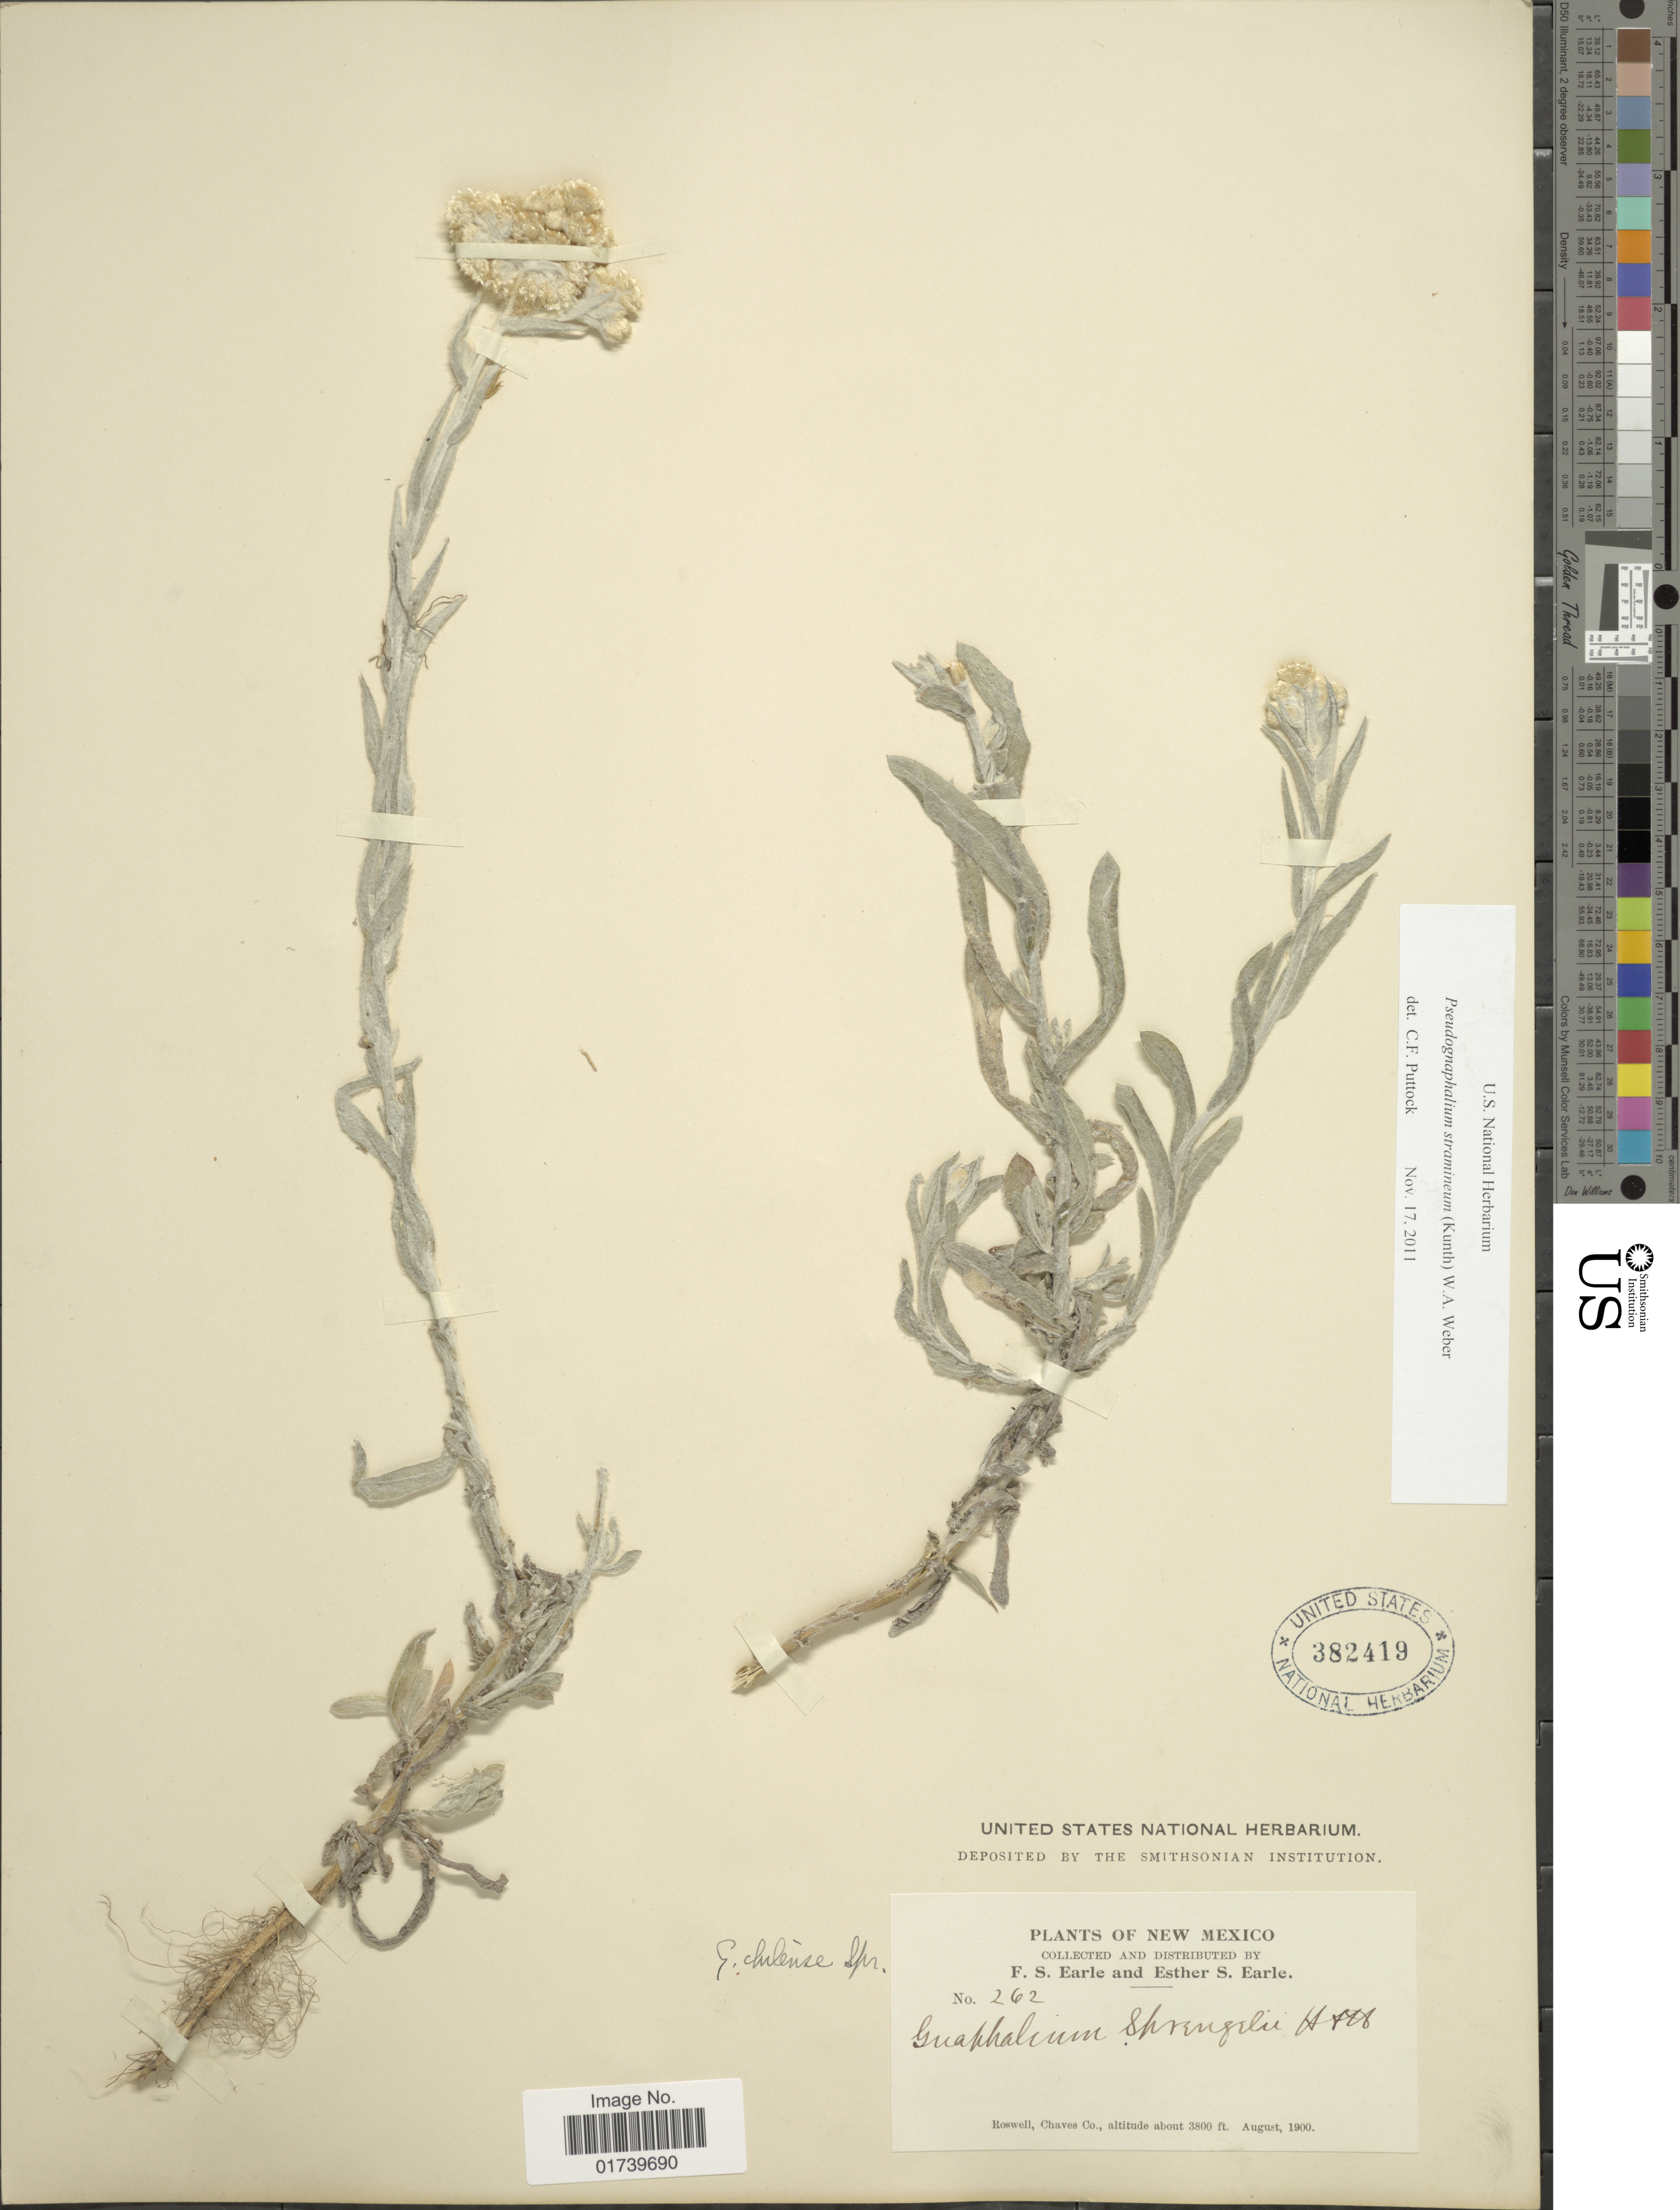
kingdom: Plantae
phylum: Tracheophyta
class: Magnoliopsida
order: Asterales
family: Asteraceae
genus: Pseudognaphalium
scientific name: Pseudognaphalium stramineum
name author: (Kunth) Anderb.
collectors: F. S. Earle & E. S. Earle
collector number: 262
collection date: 1900-08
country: United States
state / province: New Mexico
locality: Roswell, Chaves Co.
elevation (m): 1158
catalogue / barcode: US 382419